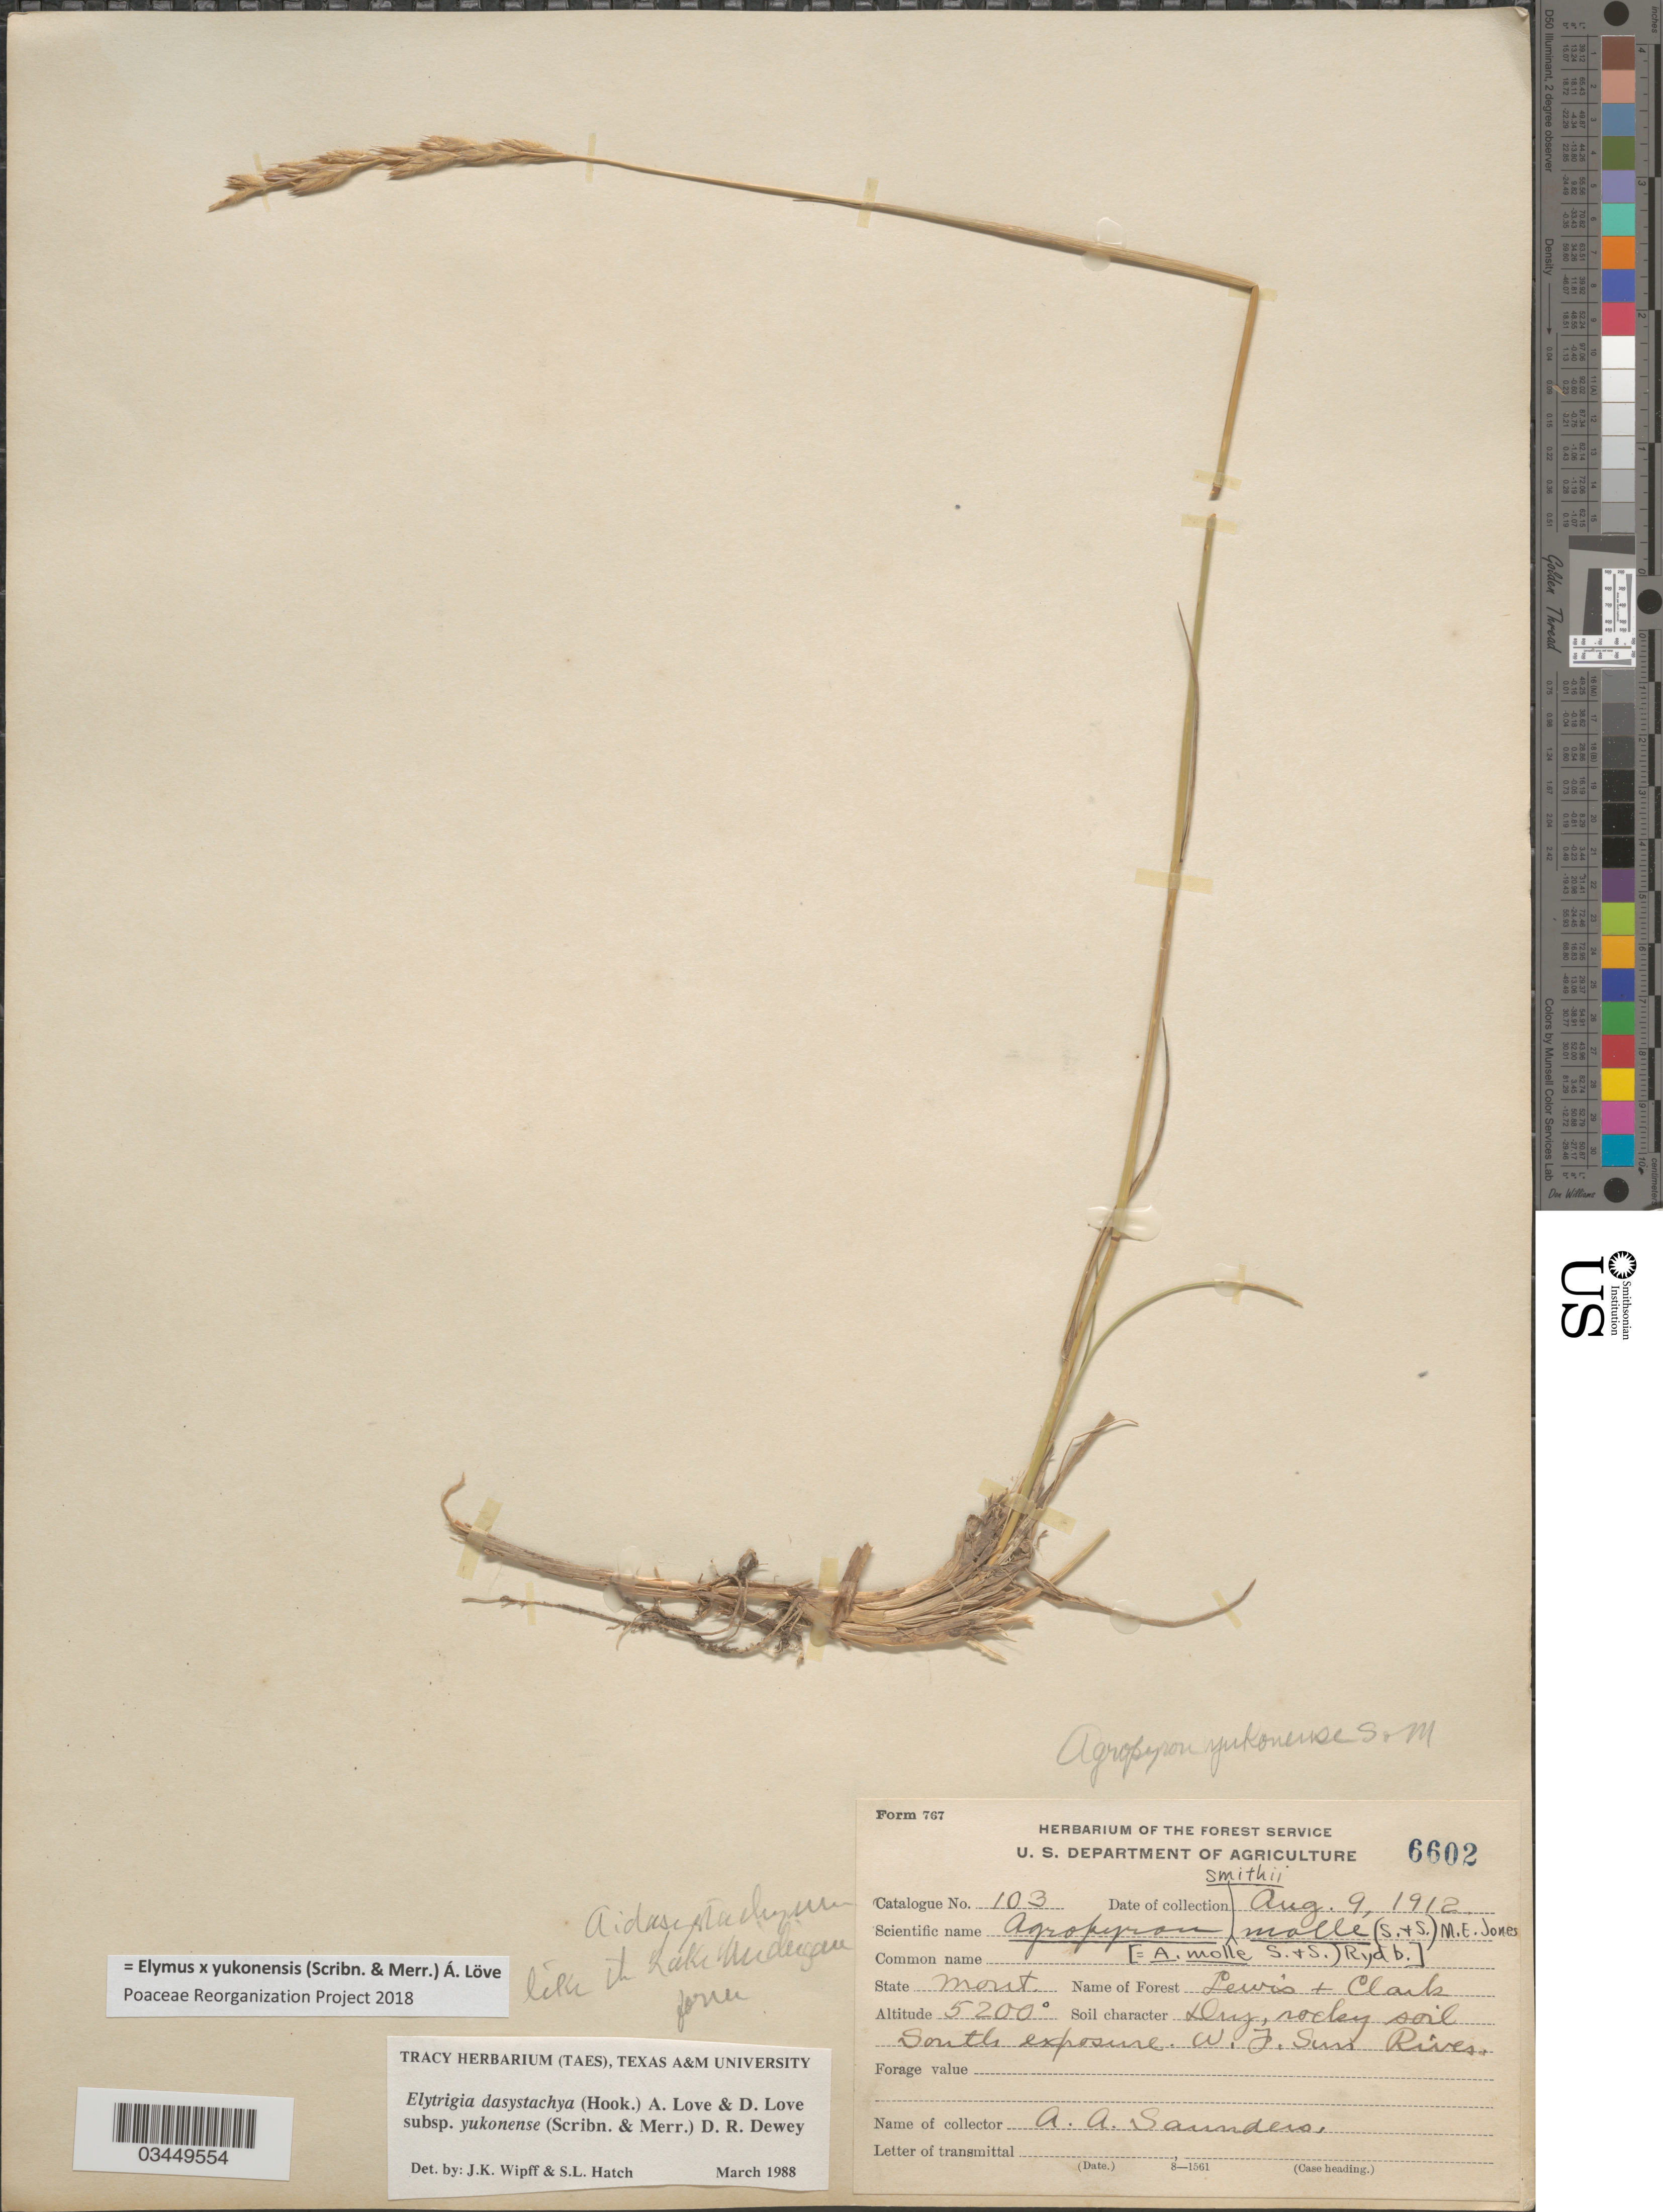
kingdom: Plantae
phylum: Tracheophyta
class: Liliopsida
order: Poales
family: Poaceae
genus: Elymus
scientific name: Elymus x yukonensis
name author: (Scribn. & Merr.) Á. Löve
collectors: A. Saunders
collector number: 103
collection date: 1912-08-09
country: United States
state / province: Montana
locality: Forest Lewis & Clark. South exposure, W. F. Sun River.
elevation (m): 1585